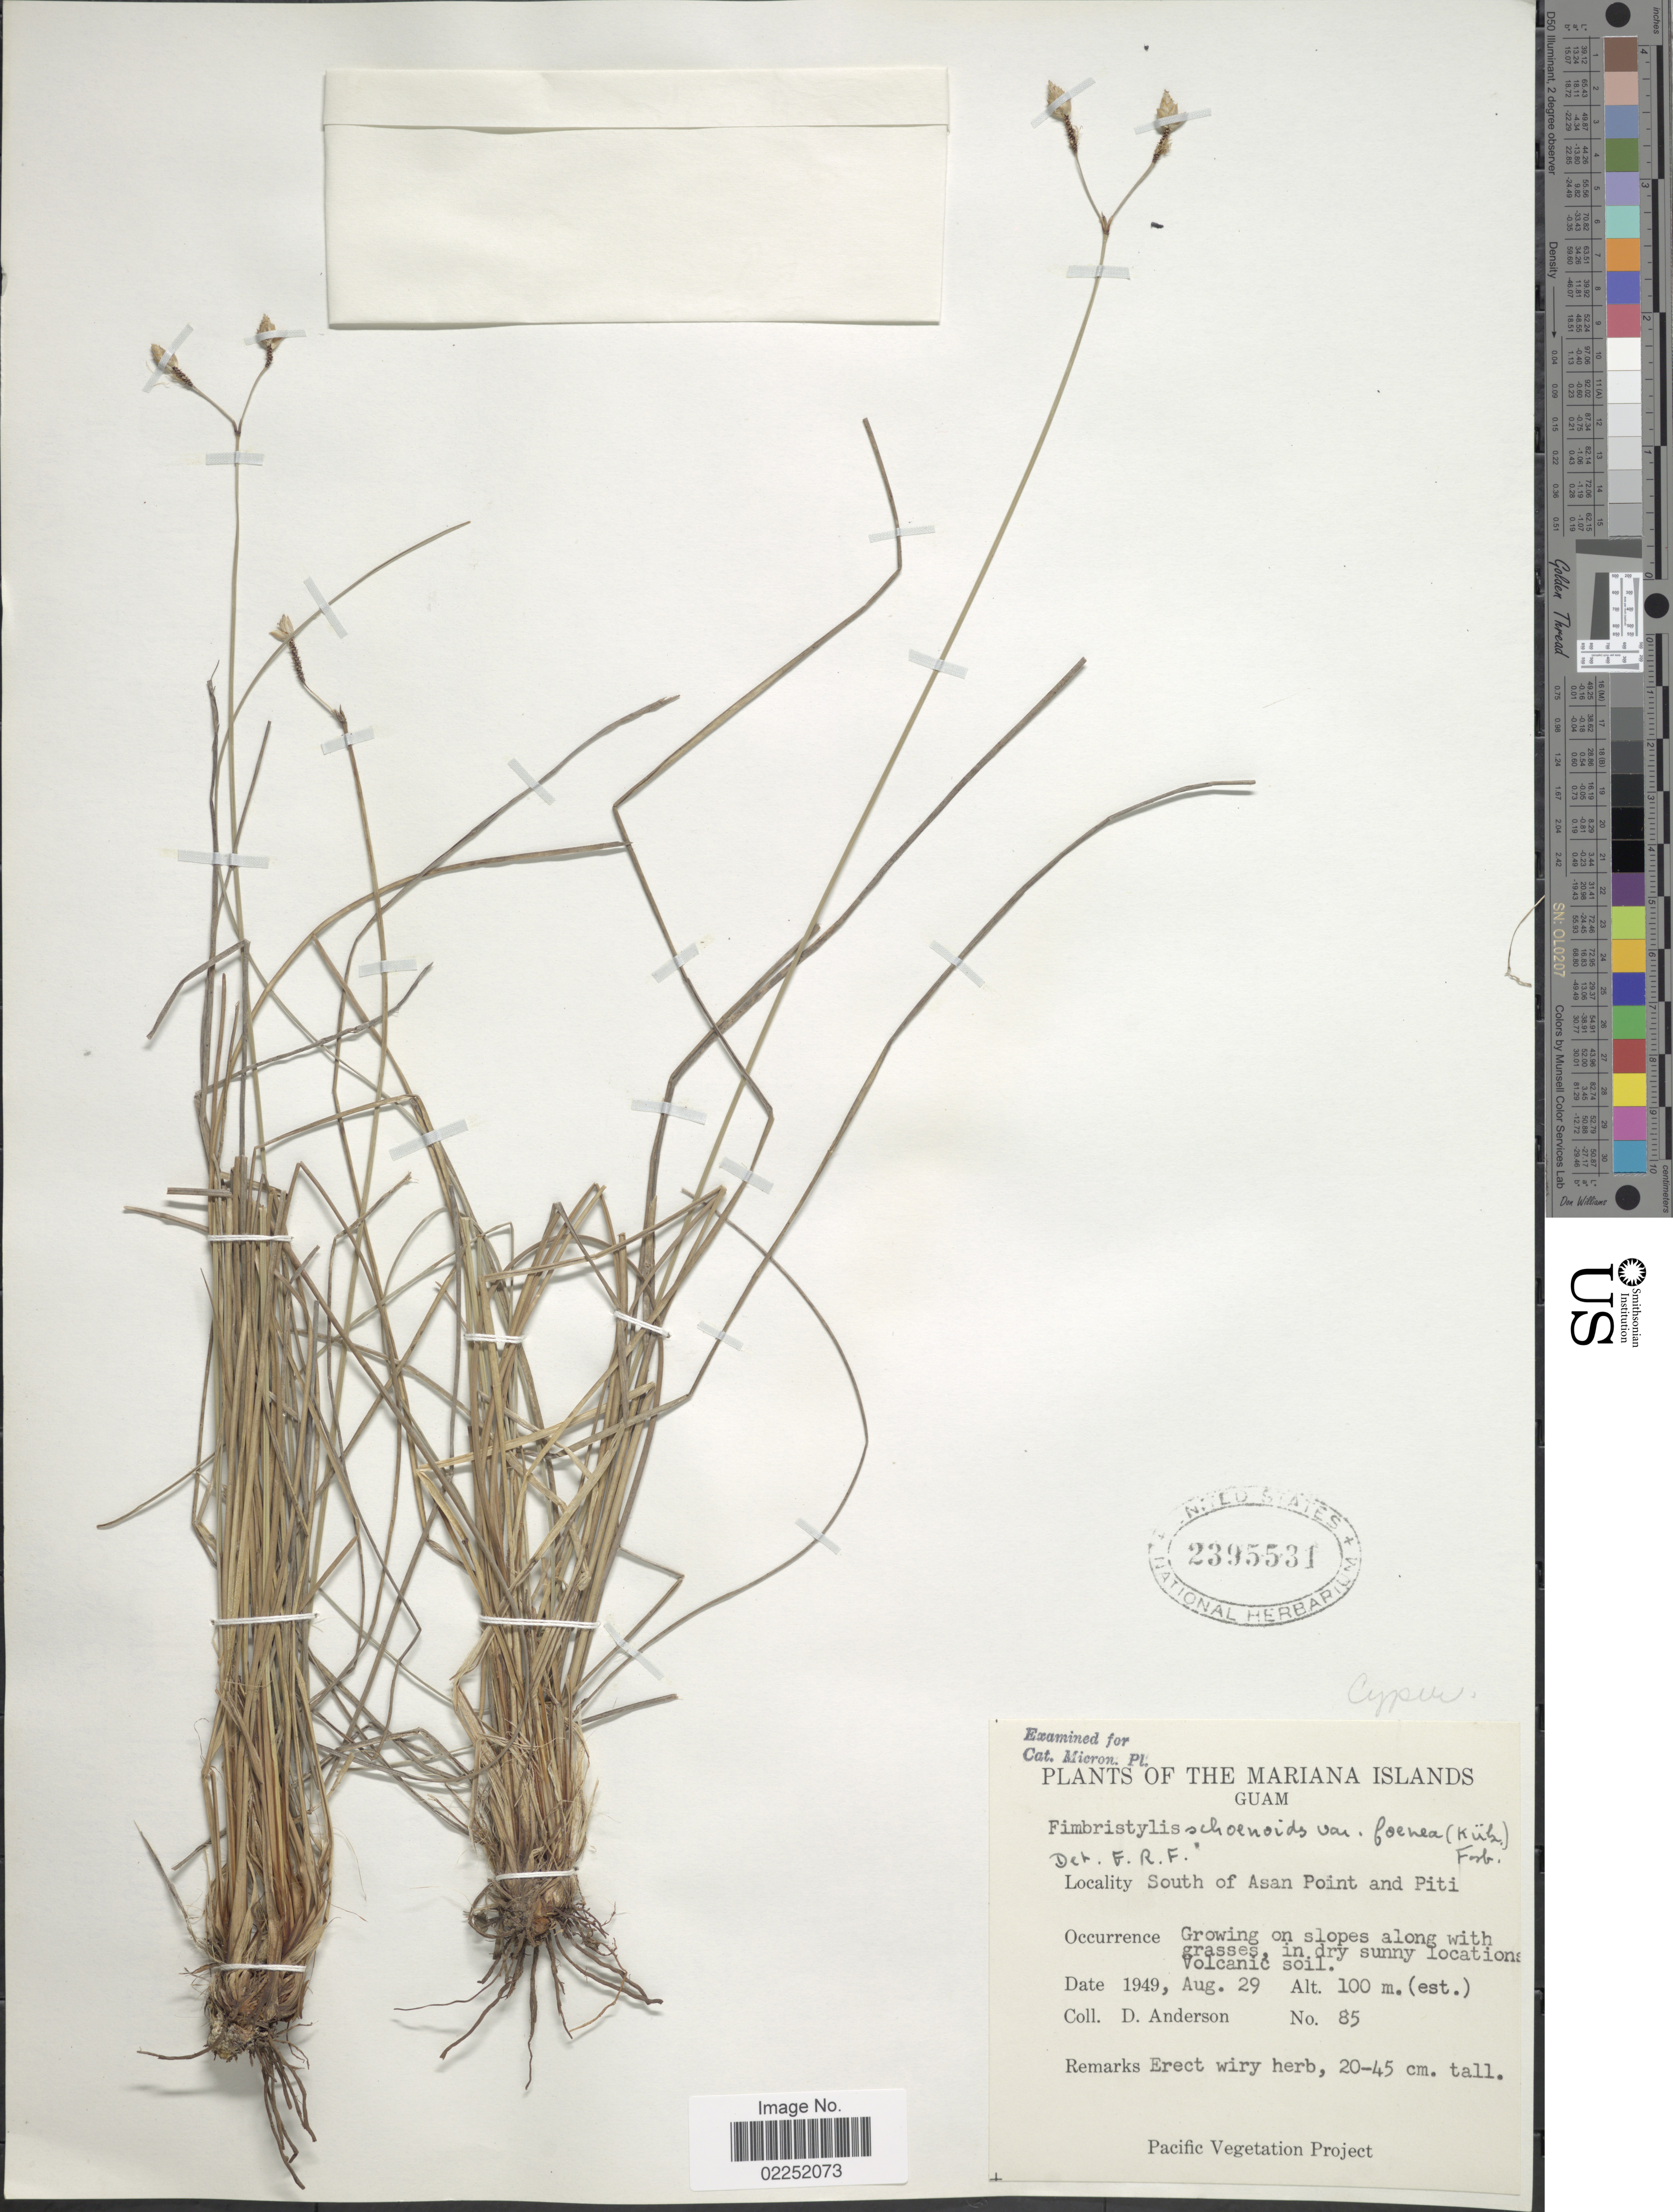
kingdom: Plantae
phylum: Tracheophyta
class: Liliopsida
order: Poales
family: Cyperaceae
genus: Fimbristylis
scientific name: Fimbristylis tristachya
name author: R. Br.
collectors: F. R. Fosberg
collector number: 85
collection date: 1949-08-29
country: Guam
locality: The Mariana Islands, South of Asan Point and Piti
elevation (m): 100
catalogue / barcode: US 2395531